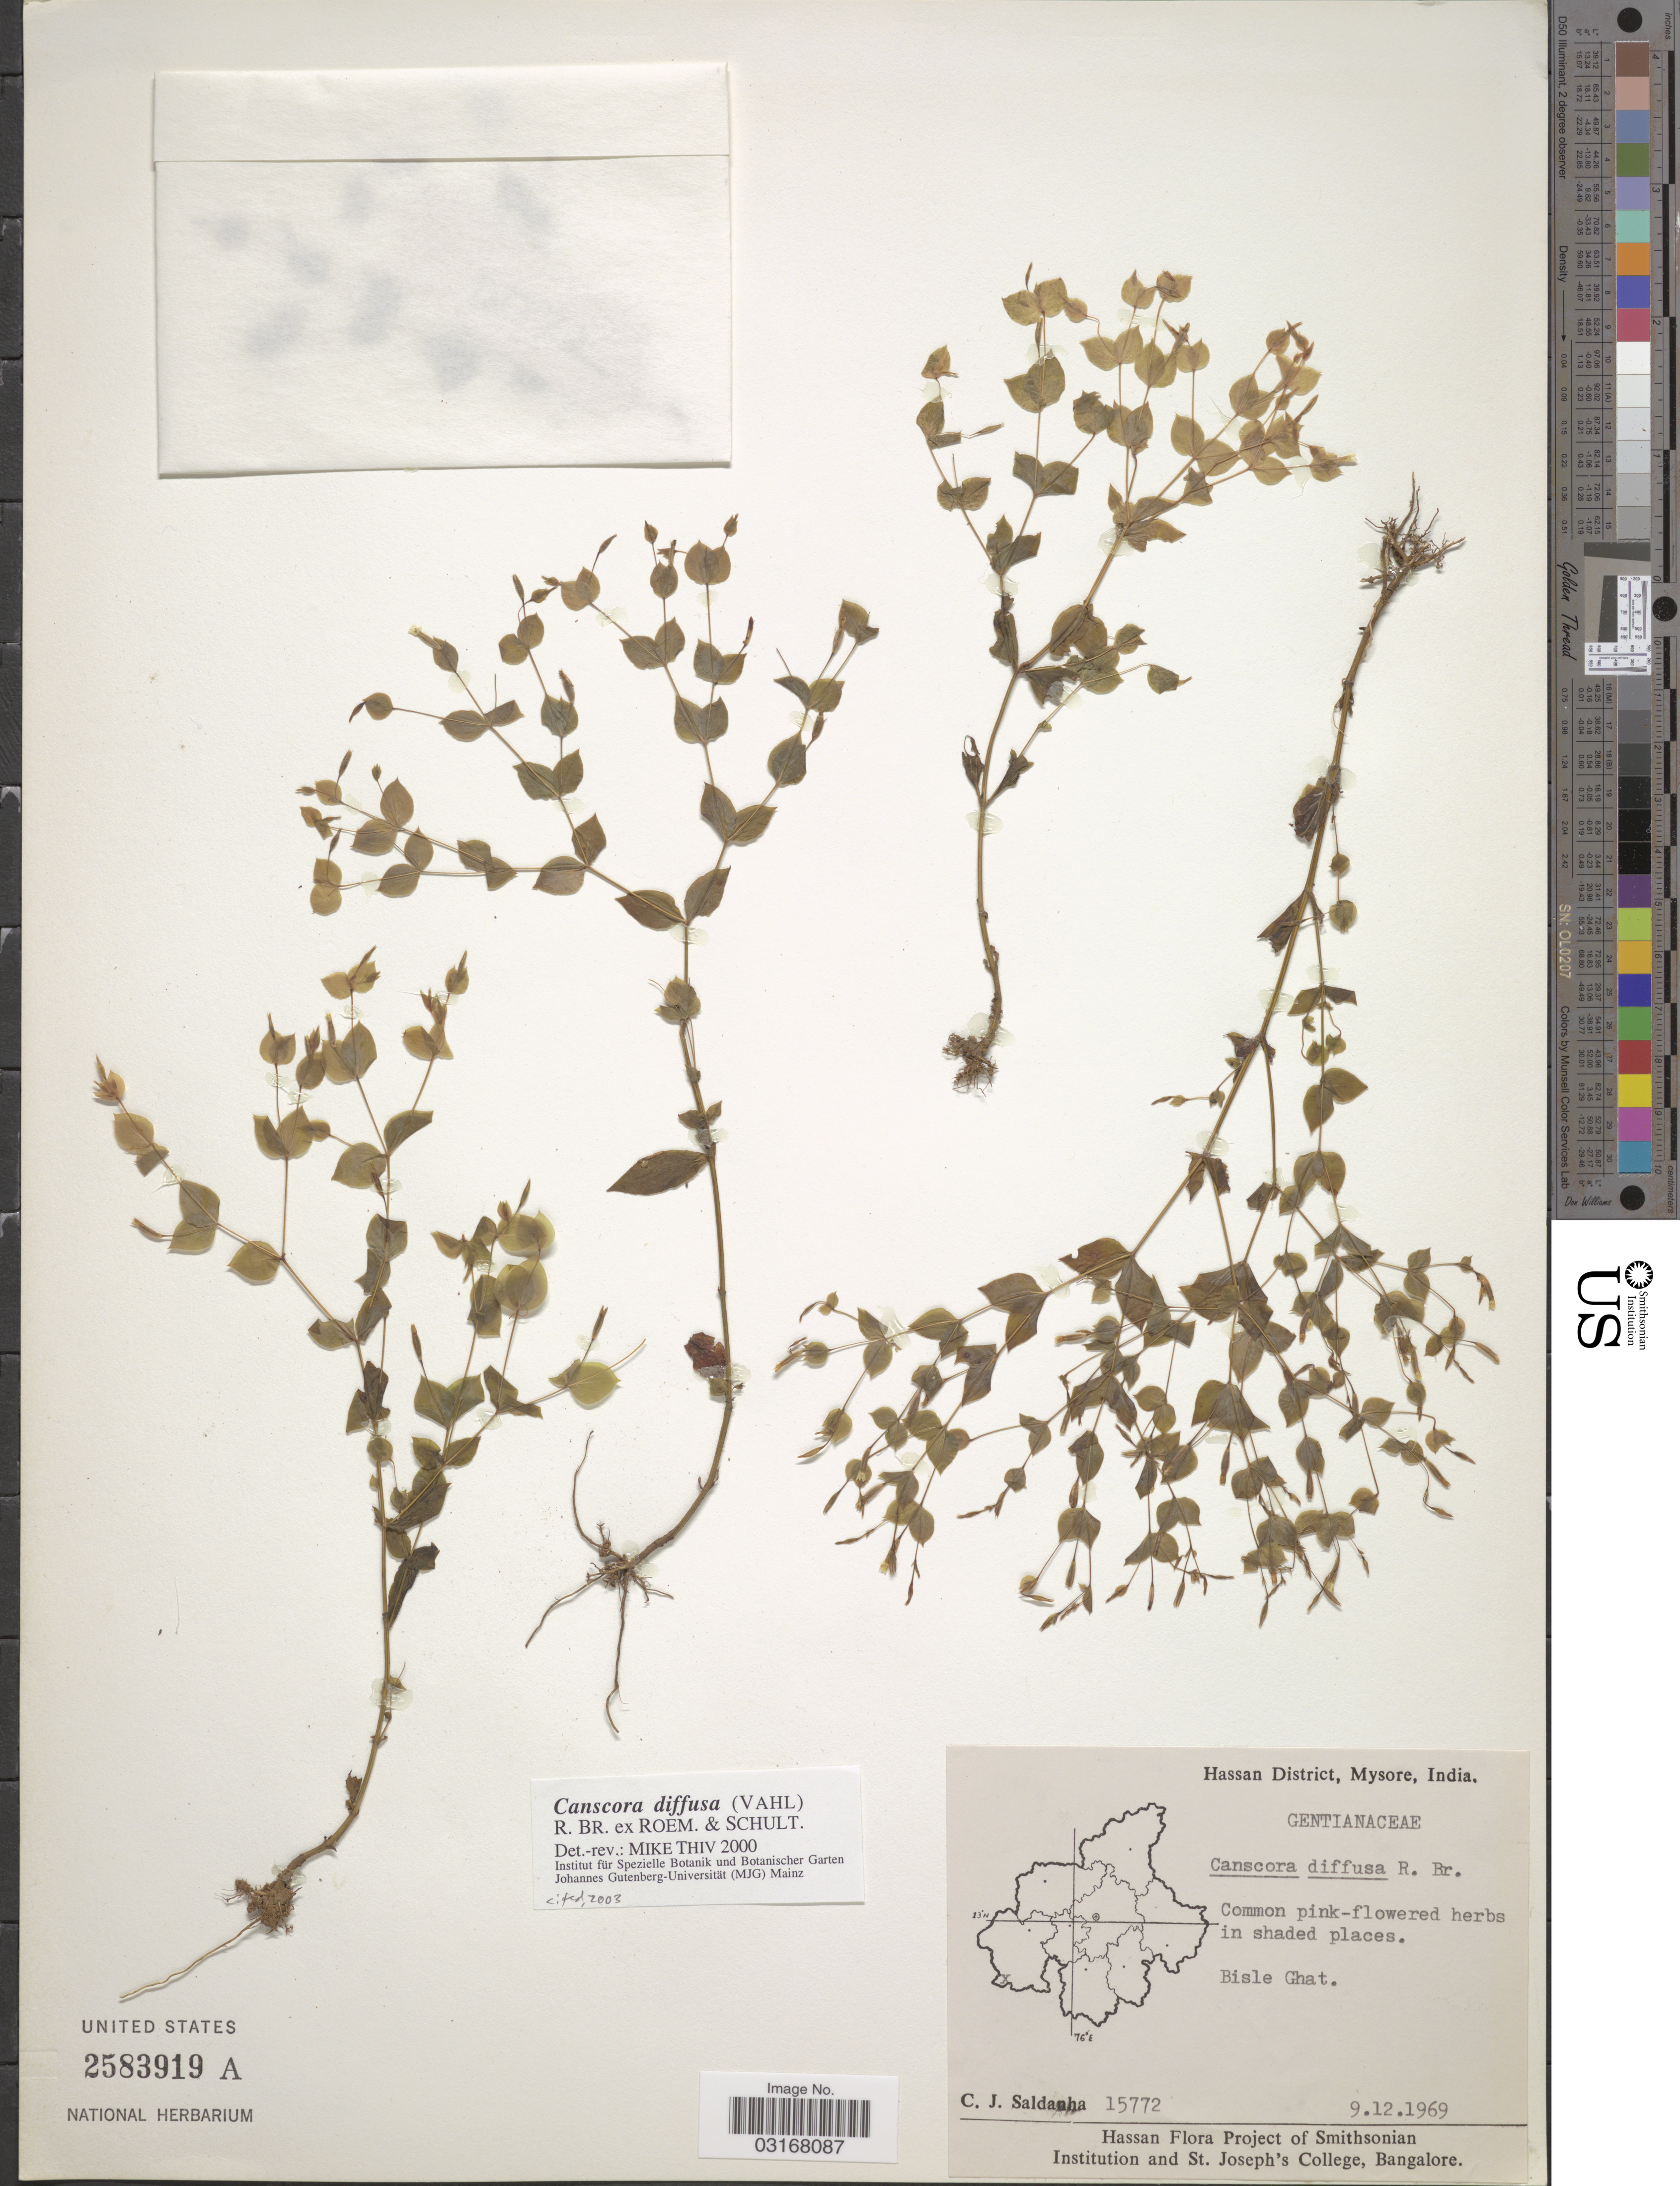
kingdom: Plantae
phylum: Tracheophyta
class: Magnoliopsida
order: Gentianales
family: Gentianaceae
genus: Canscora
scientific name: Canscora diffusa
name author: (Vahl) R. Br. ex Roem. & Schult.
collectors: C. J. Saldanha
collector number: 15772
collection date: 1969-12-09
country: India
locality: Hassan District, Mysore. Bisle Ghat.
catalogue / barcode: US 2583919A